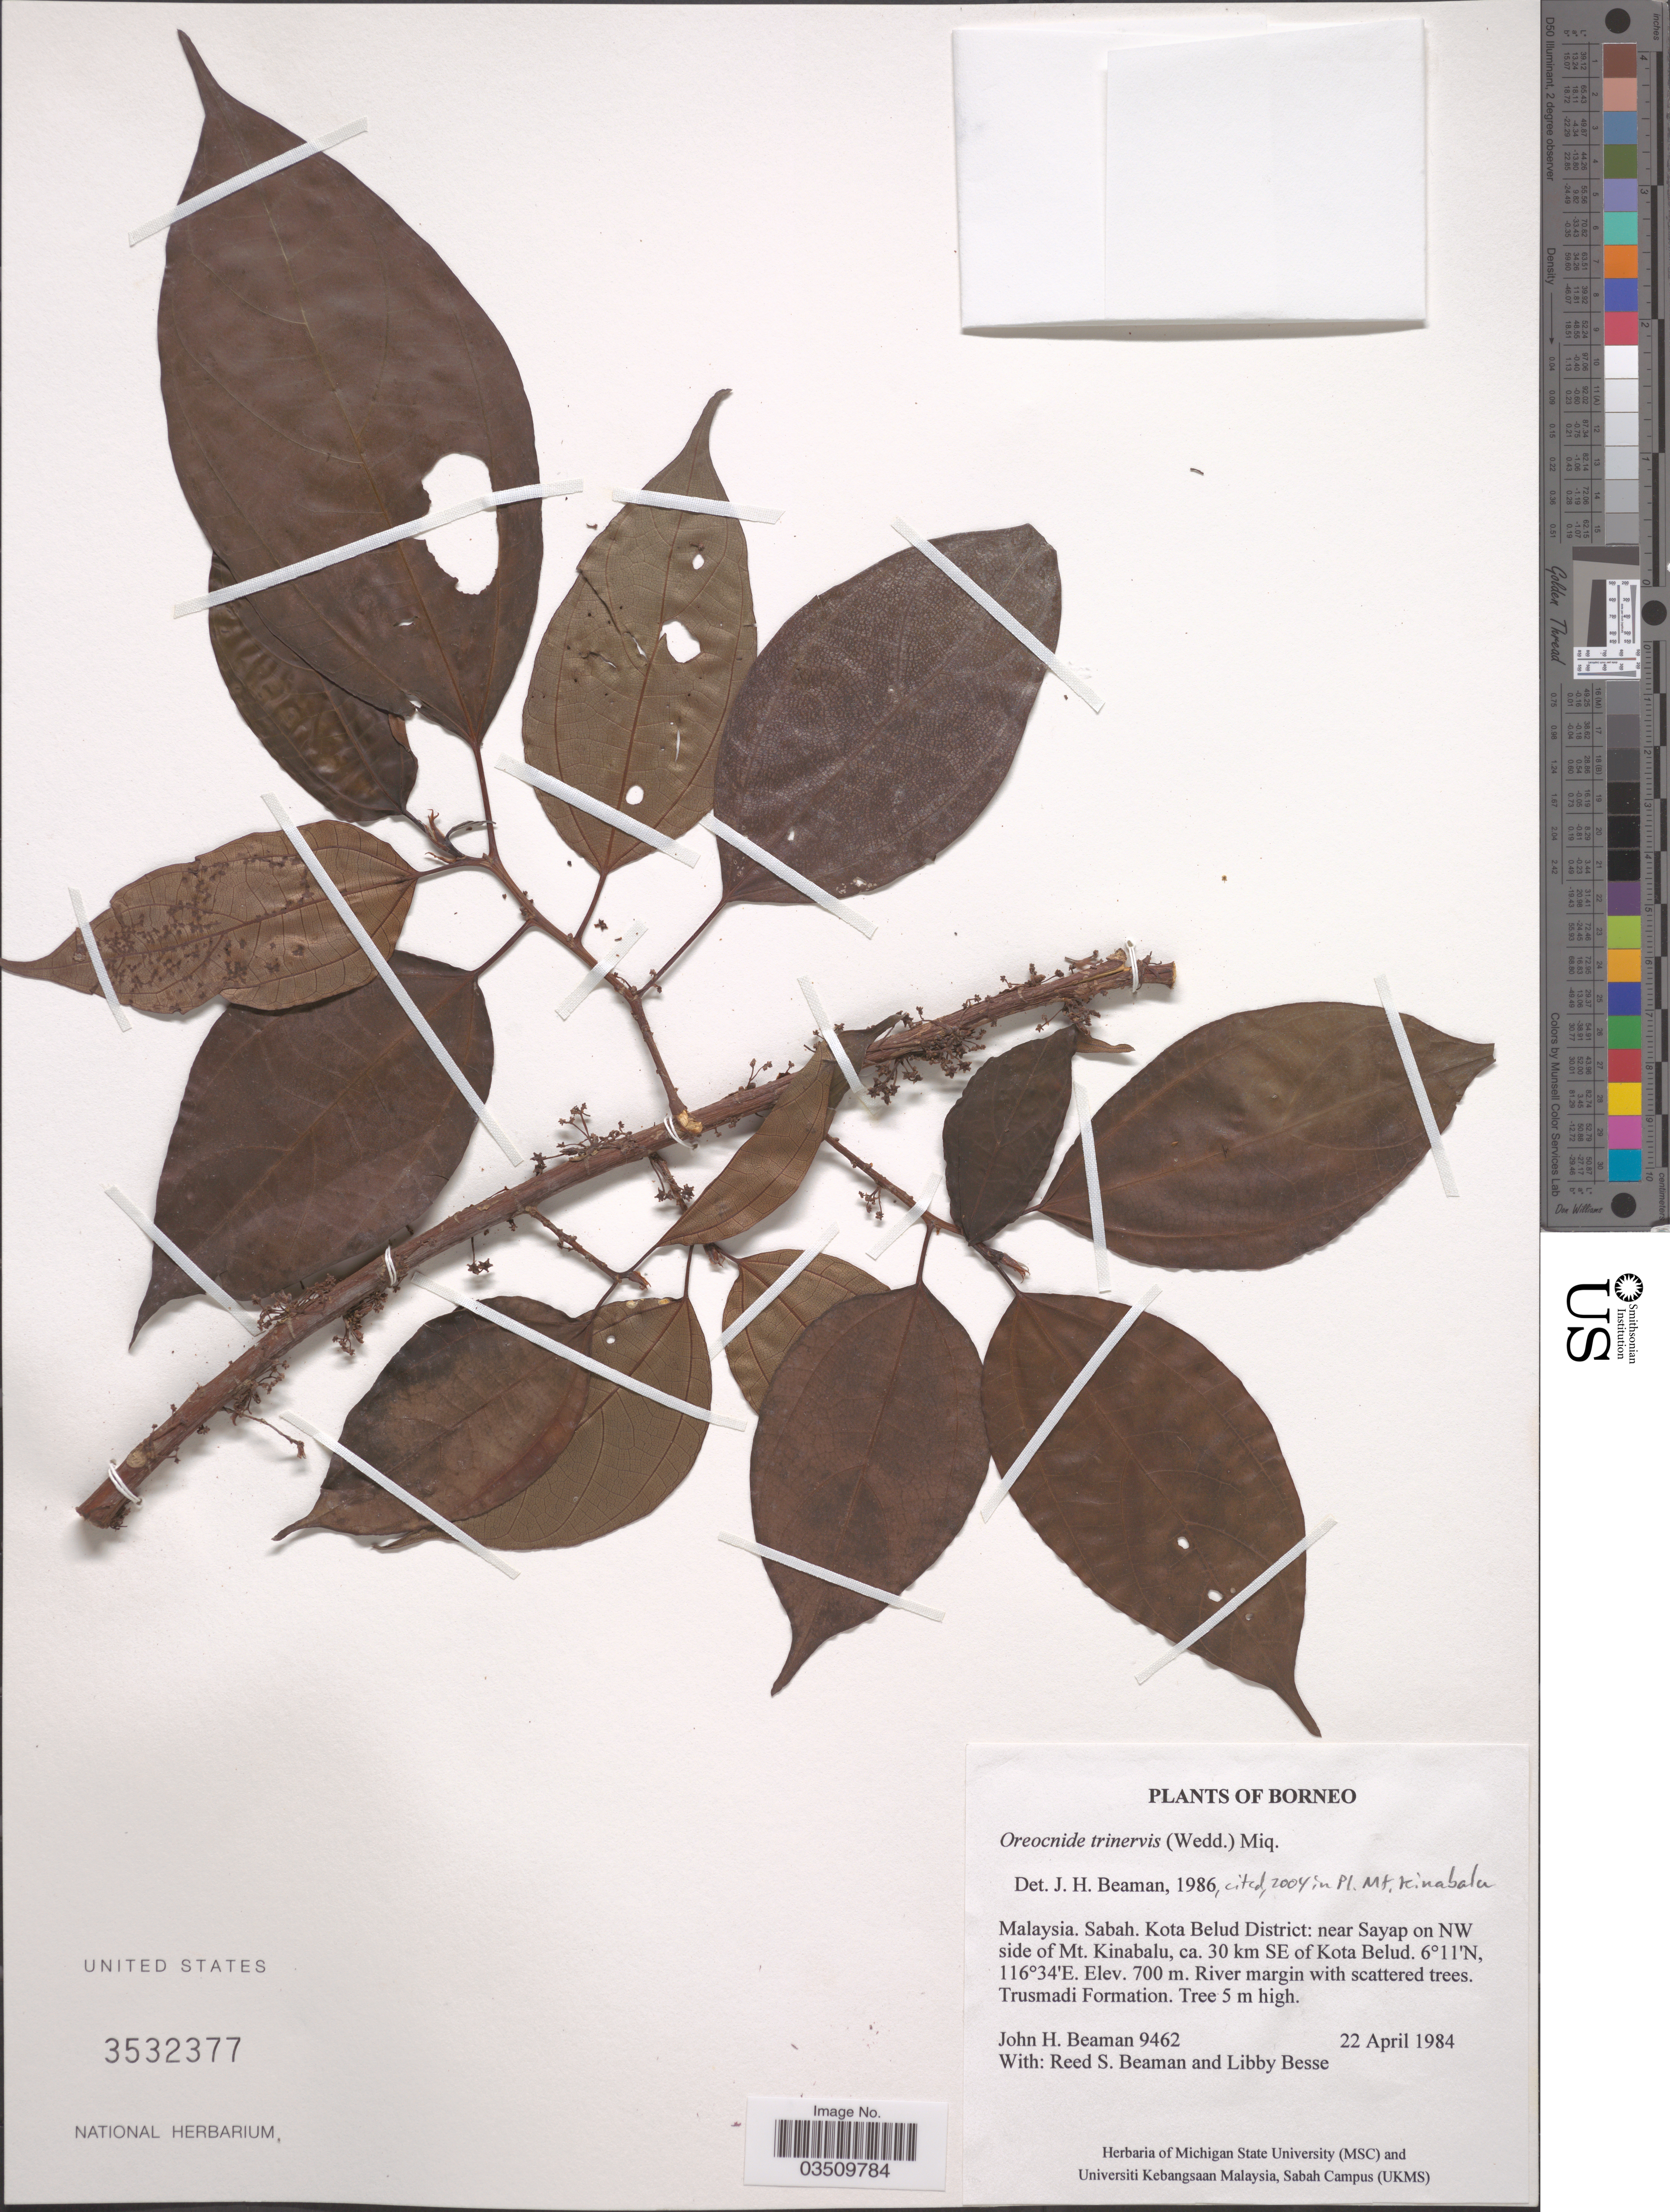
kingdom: Plantae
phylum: Tracheophyta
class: Magnoliopsida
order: Rosales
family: Urticaceae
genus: Oreocnide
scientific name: Oreocnide trinervis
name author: (Wedd.) Miq.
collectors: J. H. Beaman, R. S. Beaman & L. Besse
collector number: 9462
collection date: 1984-04-22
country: Malaysia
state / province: Sabah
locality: Kota Belud District: near Sayap on NW side of Mt. Kinabalu, ca. 30 km SE of Kota Belud. Borneo.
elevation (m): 700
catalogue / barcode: US 3532377